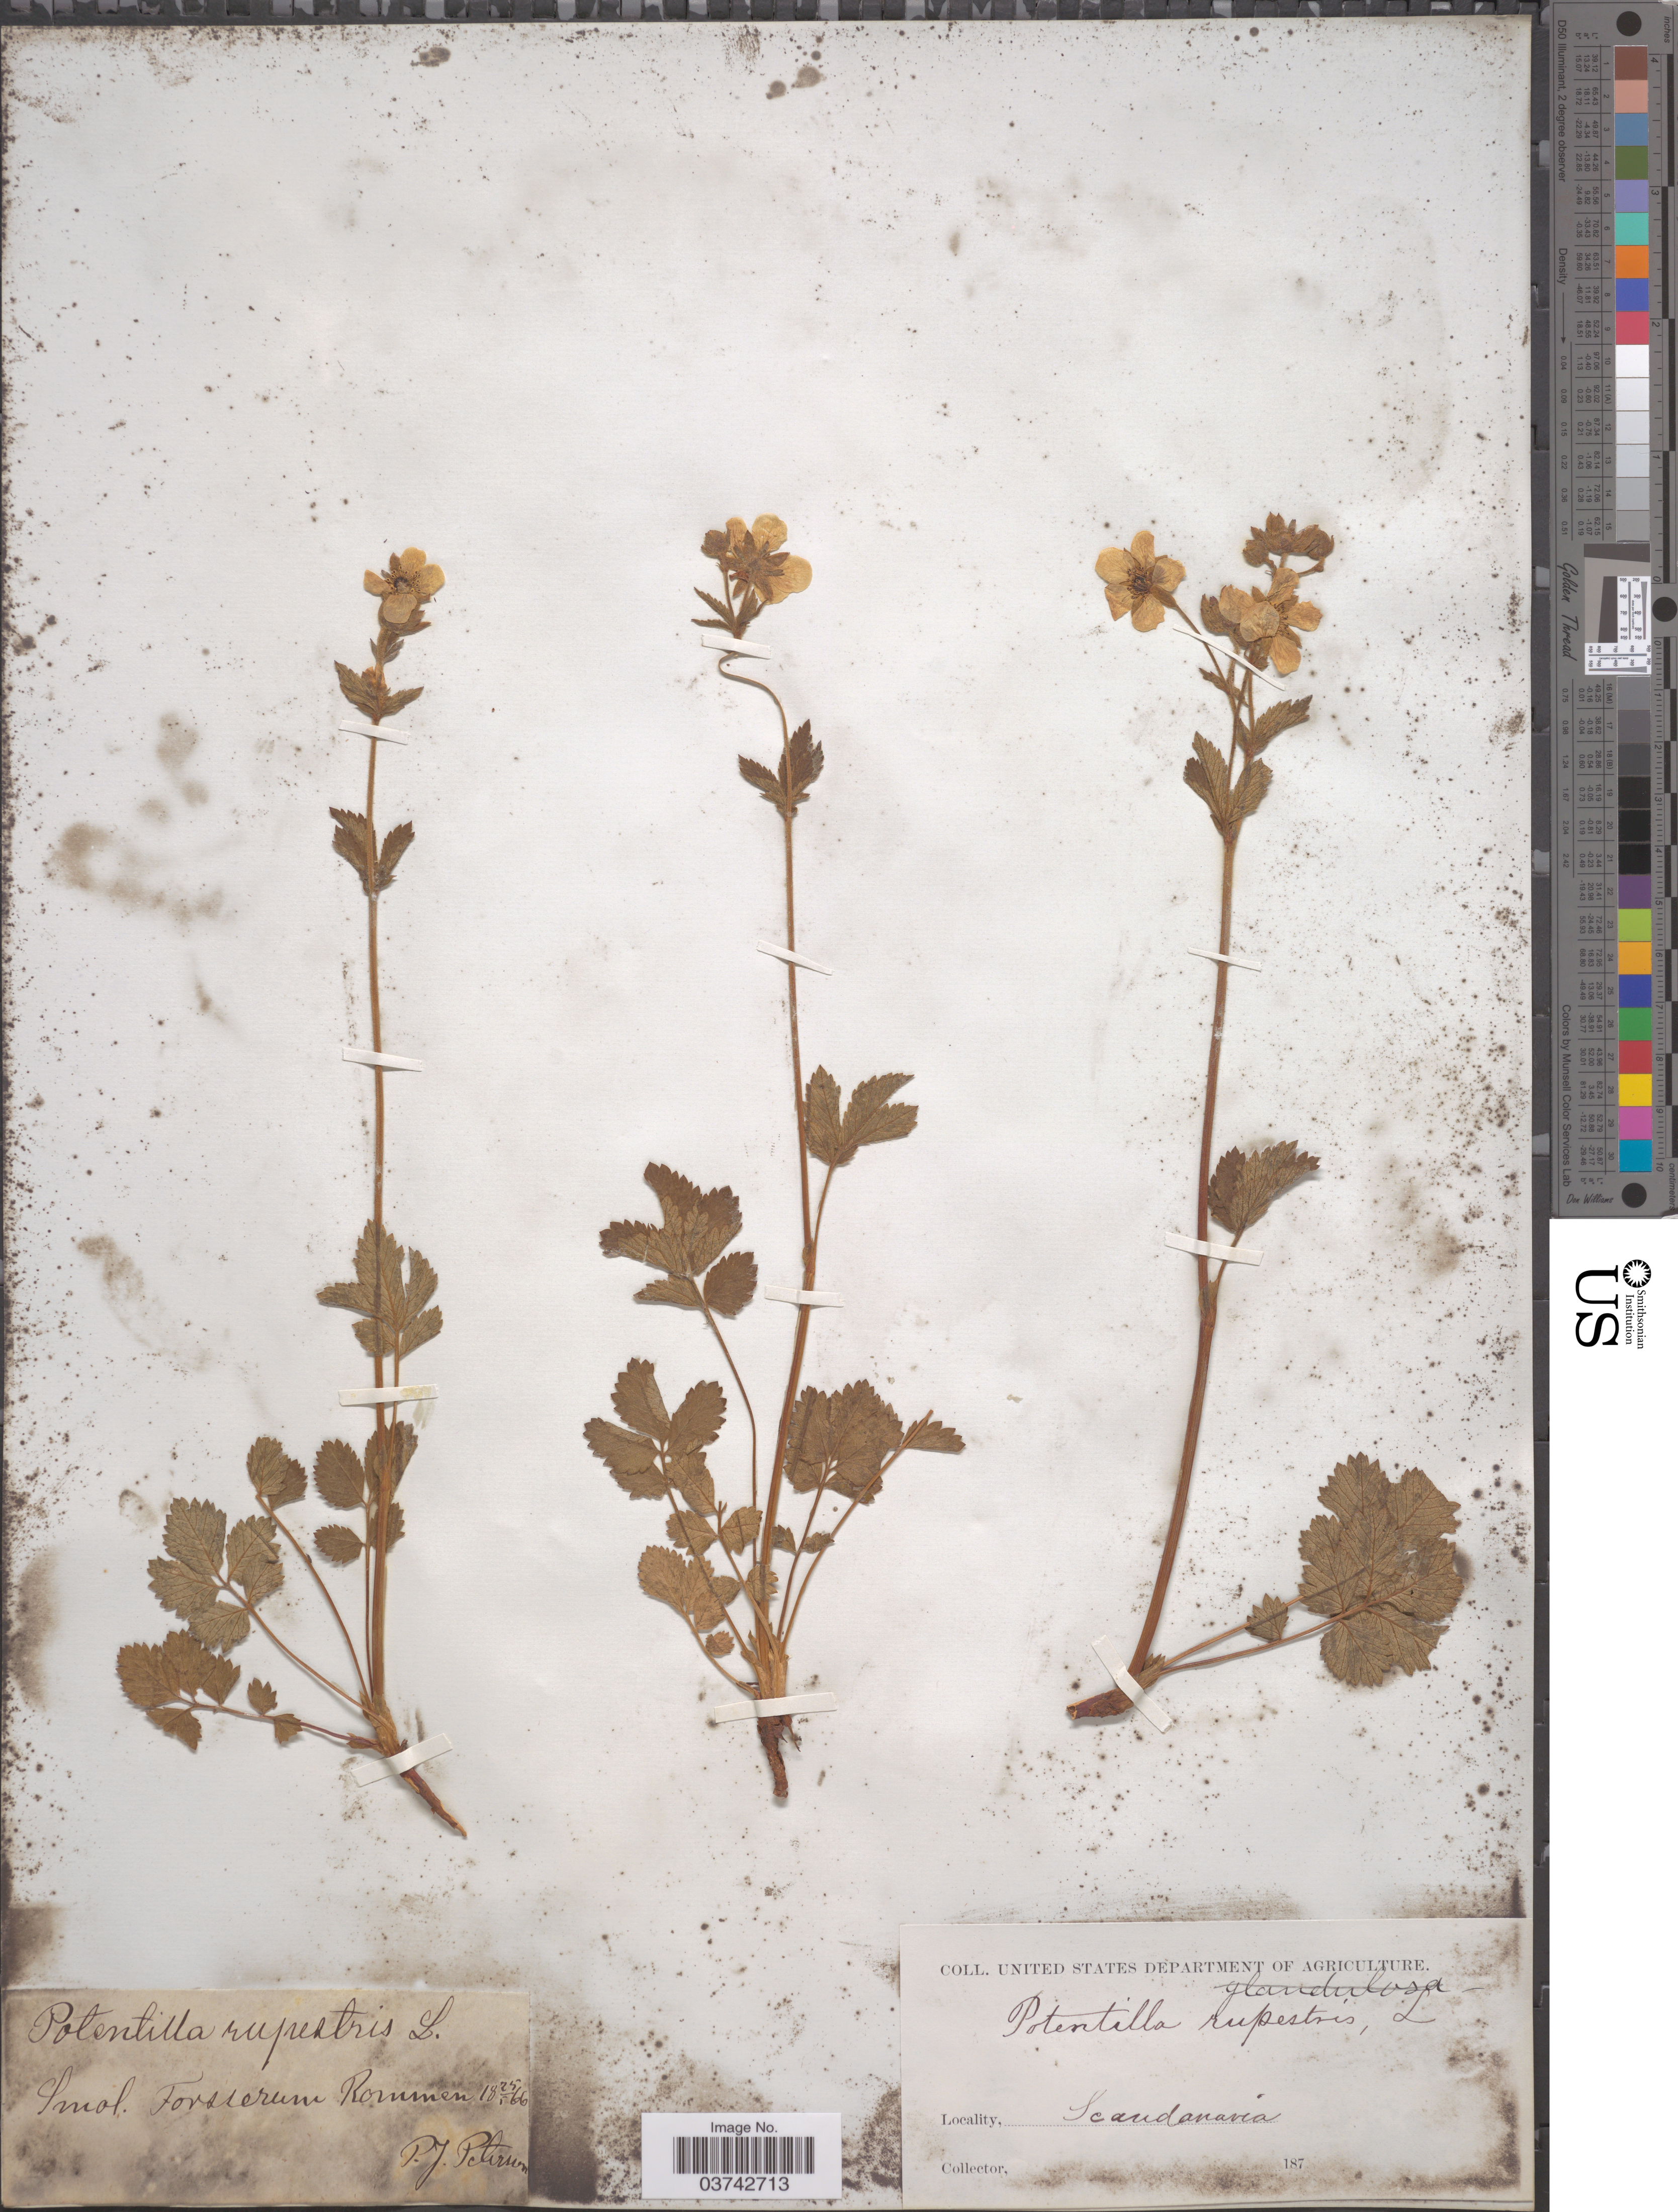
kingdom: Plantae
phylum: Tracheophyta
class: Magnoliopsida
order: Rosales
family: Rosaceae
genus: Drymocallis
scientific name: Drymocallis rupestris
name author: (L.) Soják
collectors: P. Peterson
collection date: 1866-05-25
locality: Scandanavia. Smol. Forsserum Rommen.